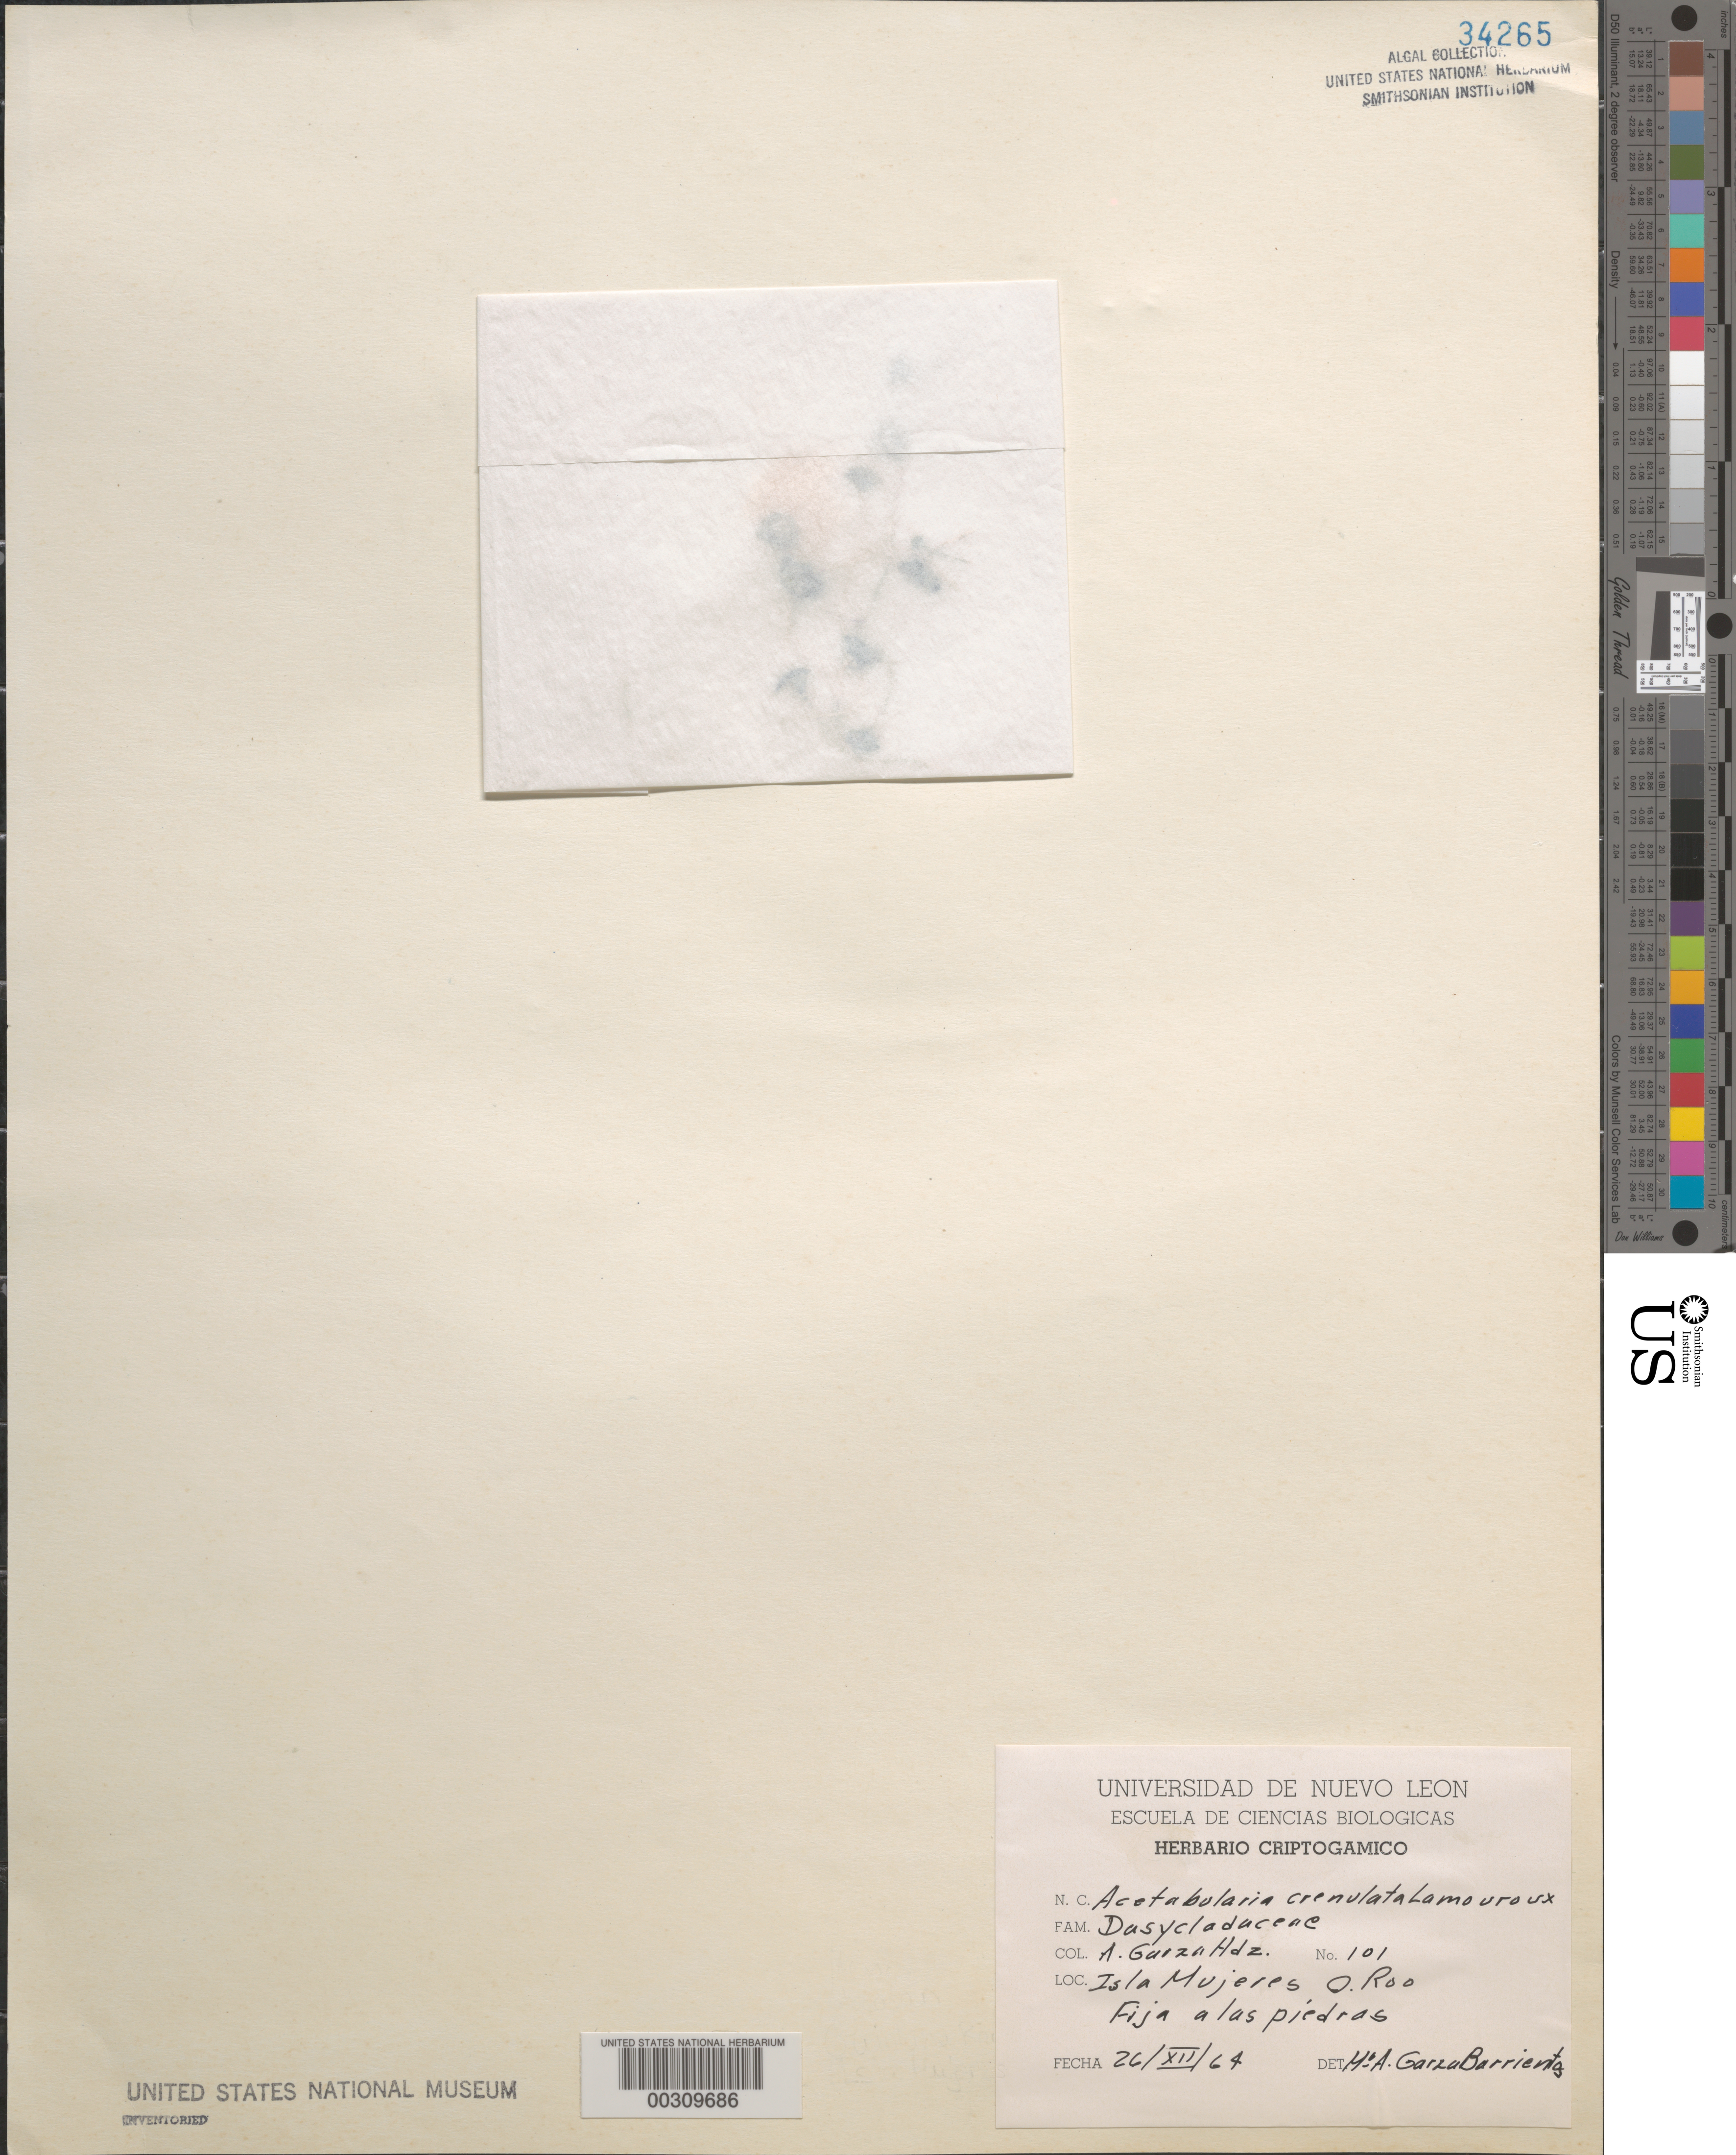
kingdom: Plantae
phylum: Chlorophyta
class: Ulvophyceae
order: Dasycladales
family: Polyphysaceae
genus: Acetabularia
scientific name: Acetabularia acetabulum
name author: J.V.Lamouroux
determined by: Garza Barrientos, M. A.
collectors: A. Garza Hernandez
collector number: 101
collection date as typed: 26 Dec 1964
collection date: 1964-12-26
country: Mexico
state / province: Quintana Roo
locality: Isla mujeres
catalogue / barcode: US 34265